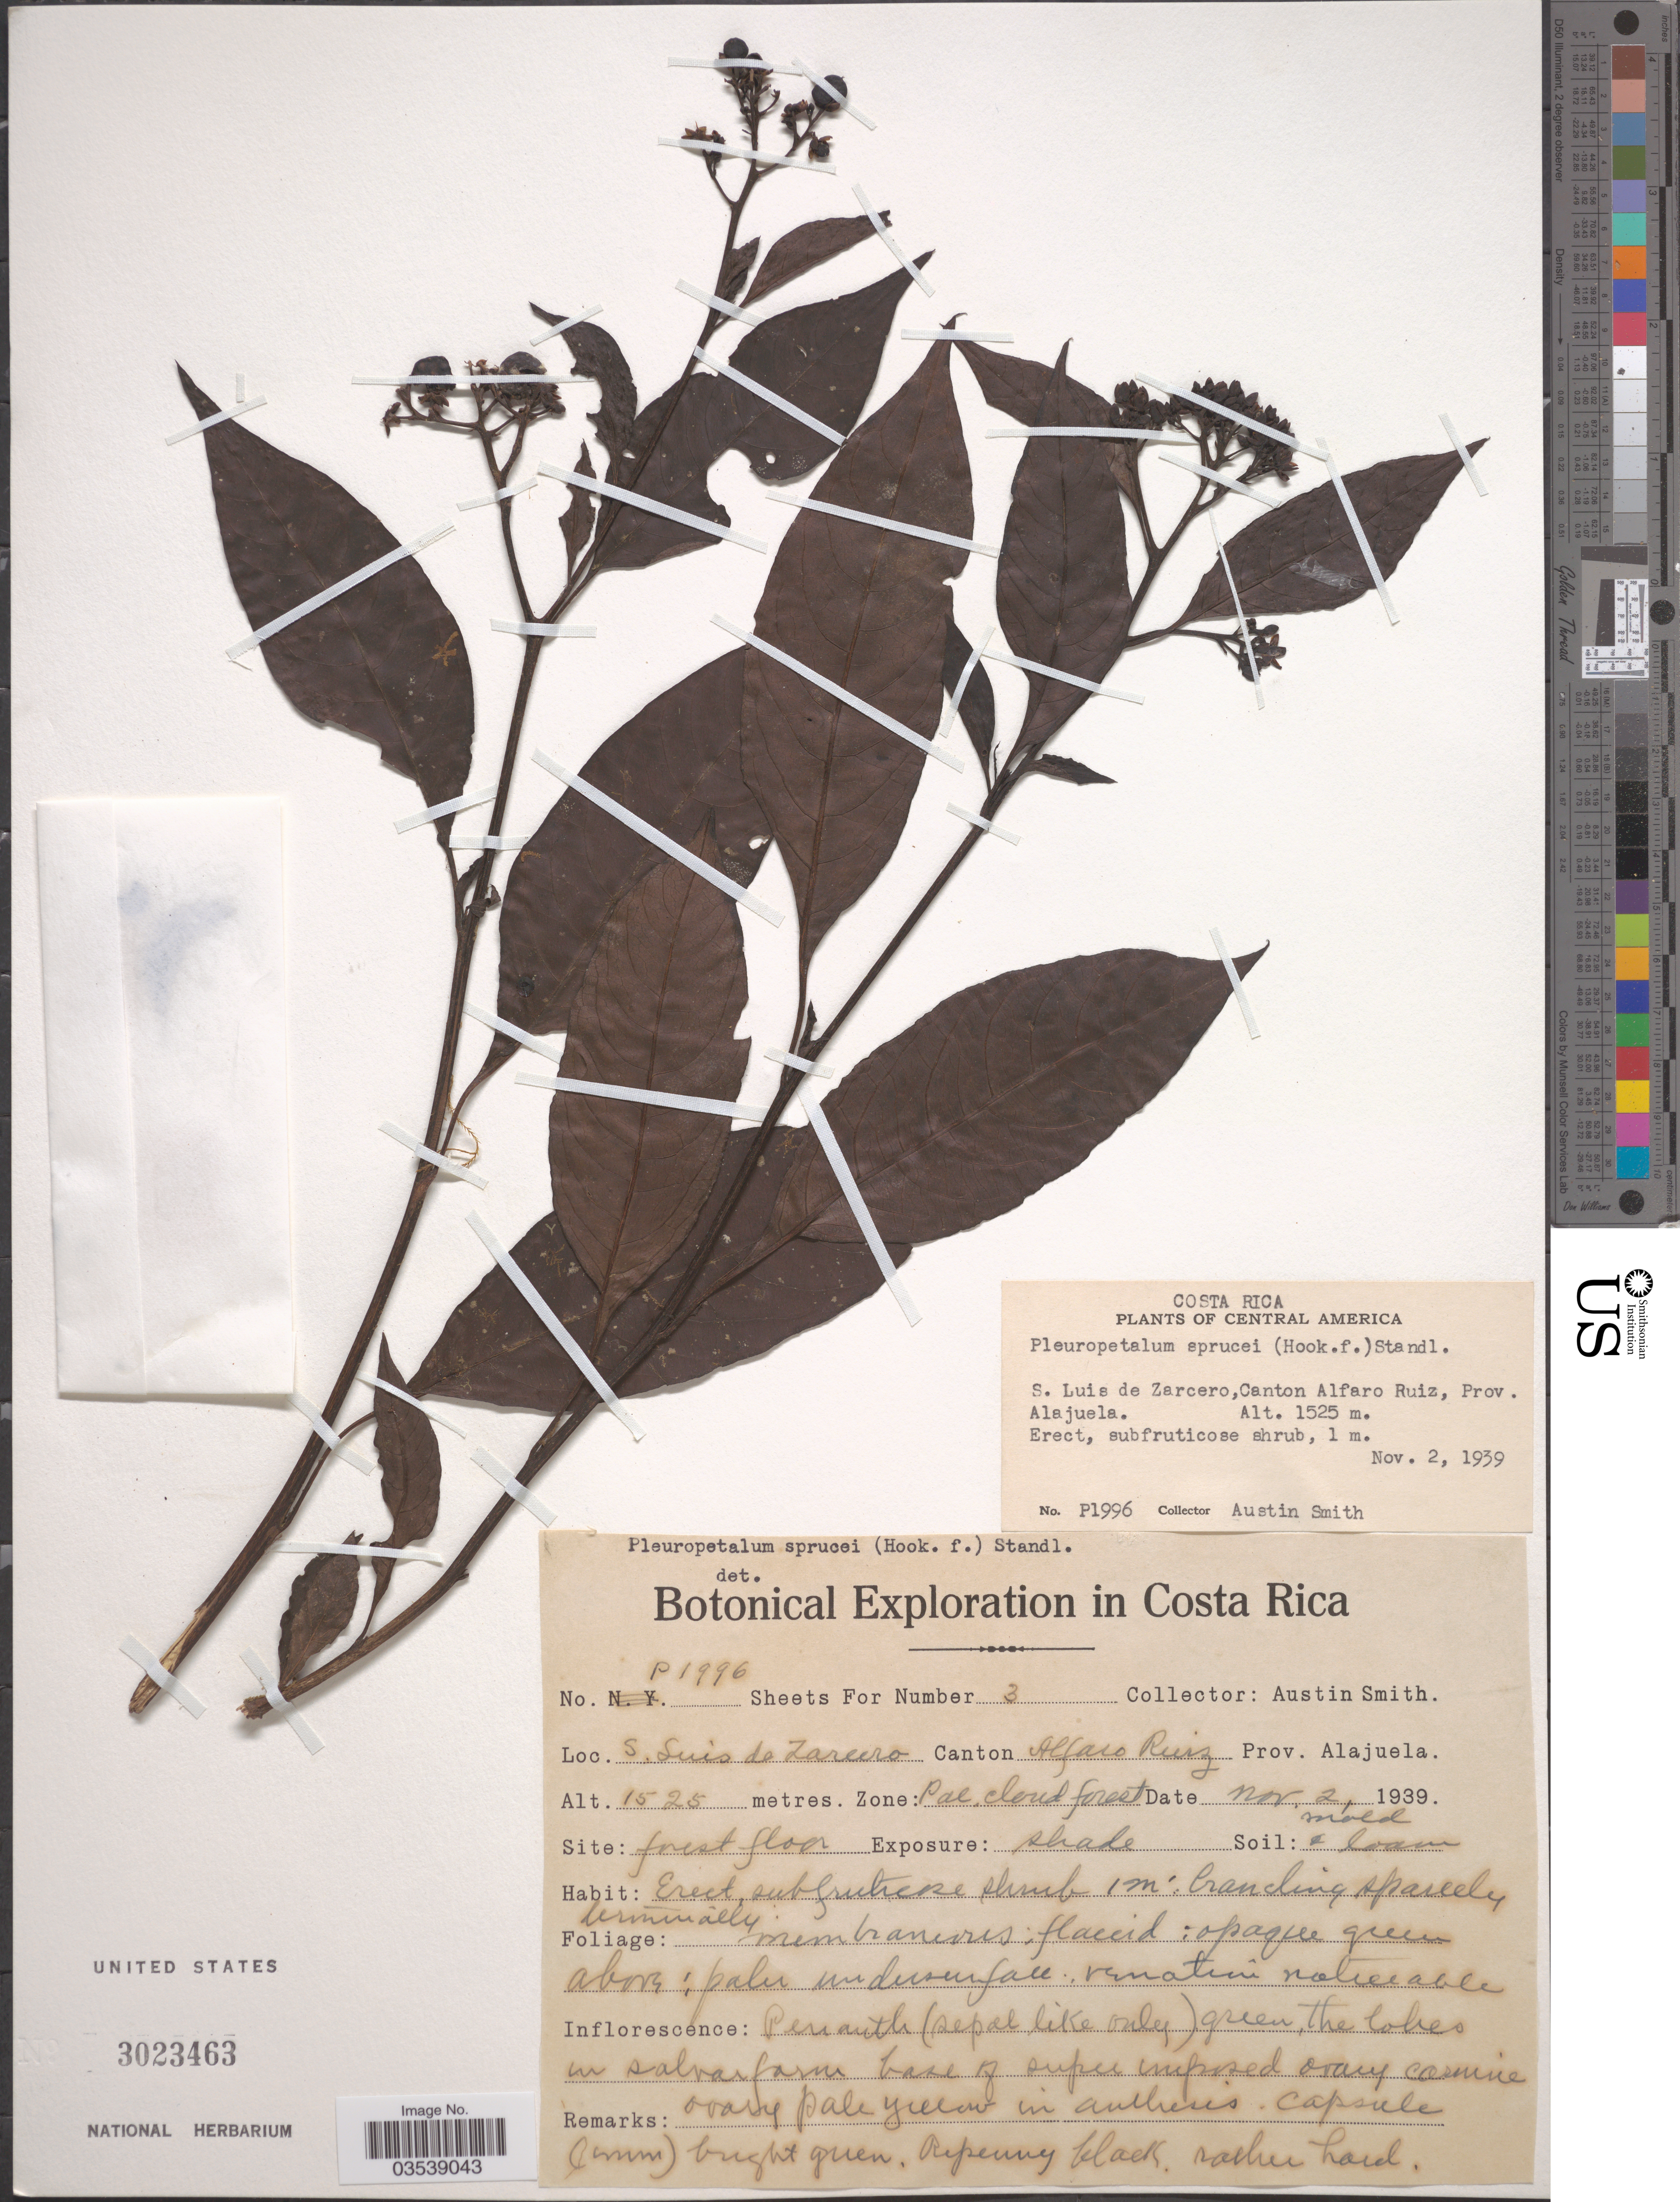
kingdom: Plantae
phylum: Tracheophyta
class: Magnoliopsida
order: Caryophyllales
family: Amaranthaceae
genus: Pleuropetalum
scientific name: Pleuropetalum sprucei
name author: (Hook. f.) Standl.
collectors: Aust P. Smith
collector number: P1996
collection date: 1939-11-02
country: Costa Rica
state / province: Alajuela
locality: Pac. cloud forest, S. Luis de Zarcero, Alfaro Ruiz canton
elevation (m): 1525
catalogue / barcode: US 3023463